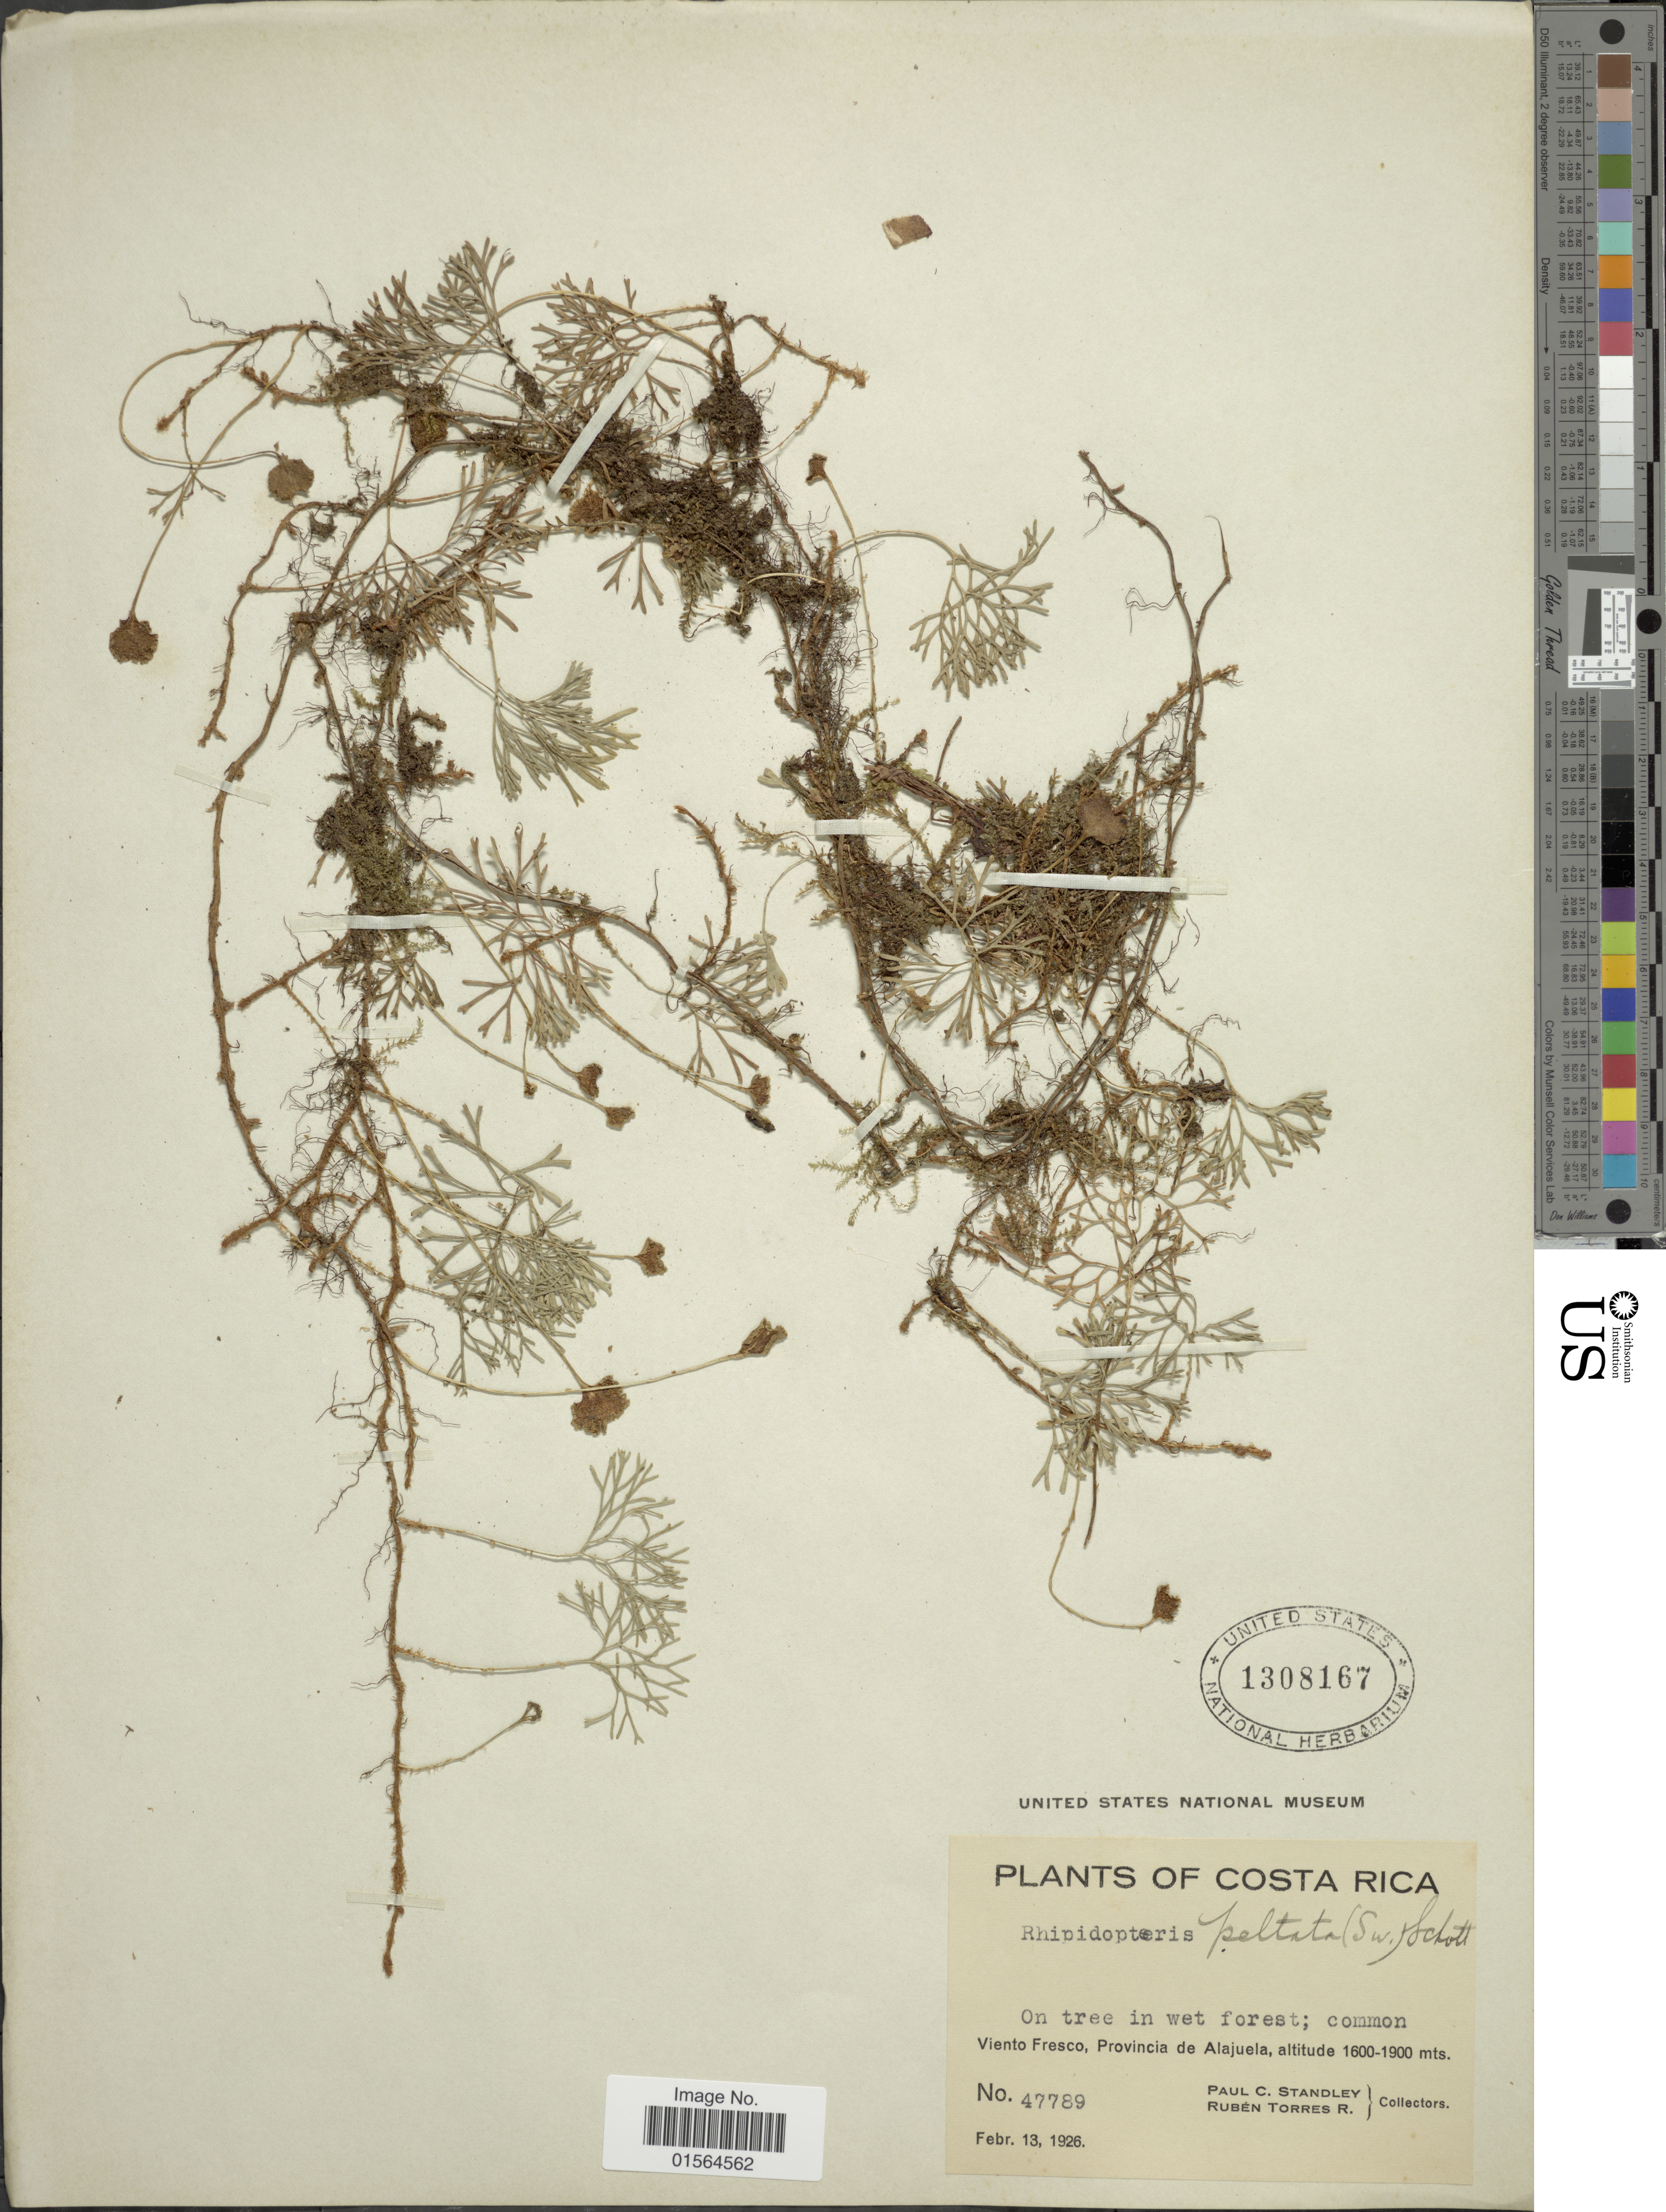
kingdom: Plantae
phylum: Tracheophyta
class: Polypodiopsida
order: Polypodiales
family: Dryopteridaceae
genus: Elaphoglossum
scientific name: Elaphoglossum peltatum f. foeniculaceum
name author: (Hook. & Grev.) Mickel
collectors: P. C. Standley & R. Torres Rojas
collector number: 47789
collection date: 1926-02-13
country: Costa Rica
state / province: Alajuela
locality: Viento Fresco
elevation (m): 1600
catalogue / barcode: US 1308167